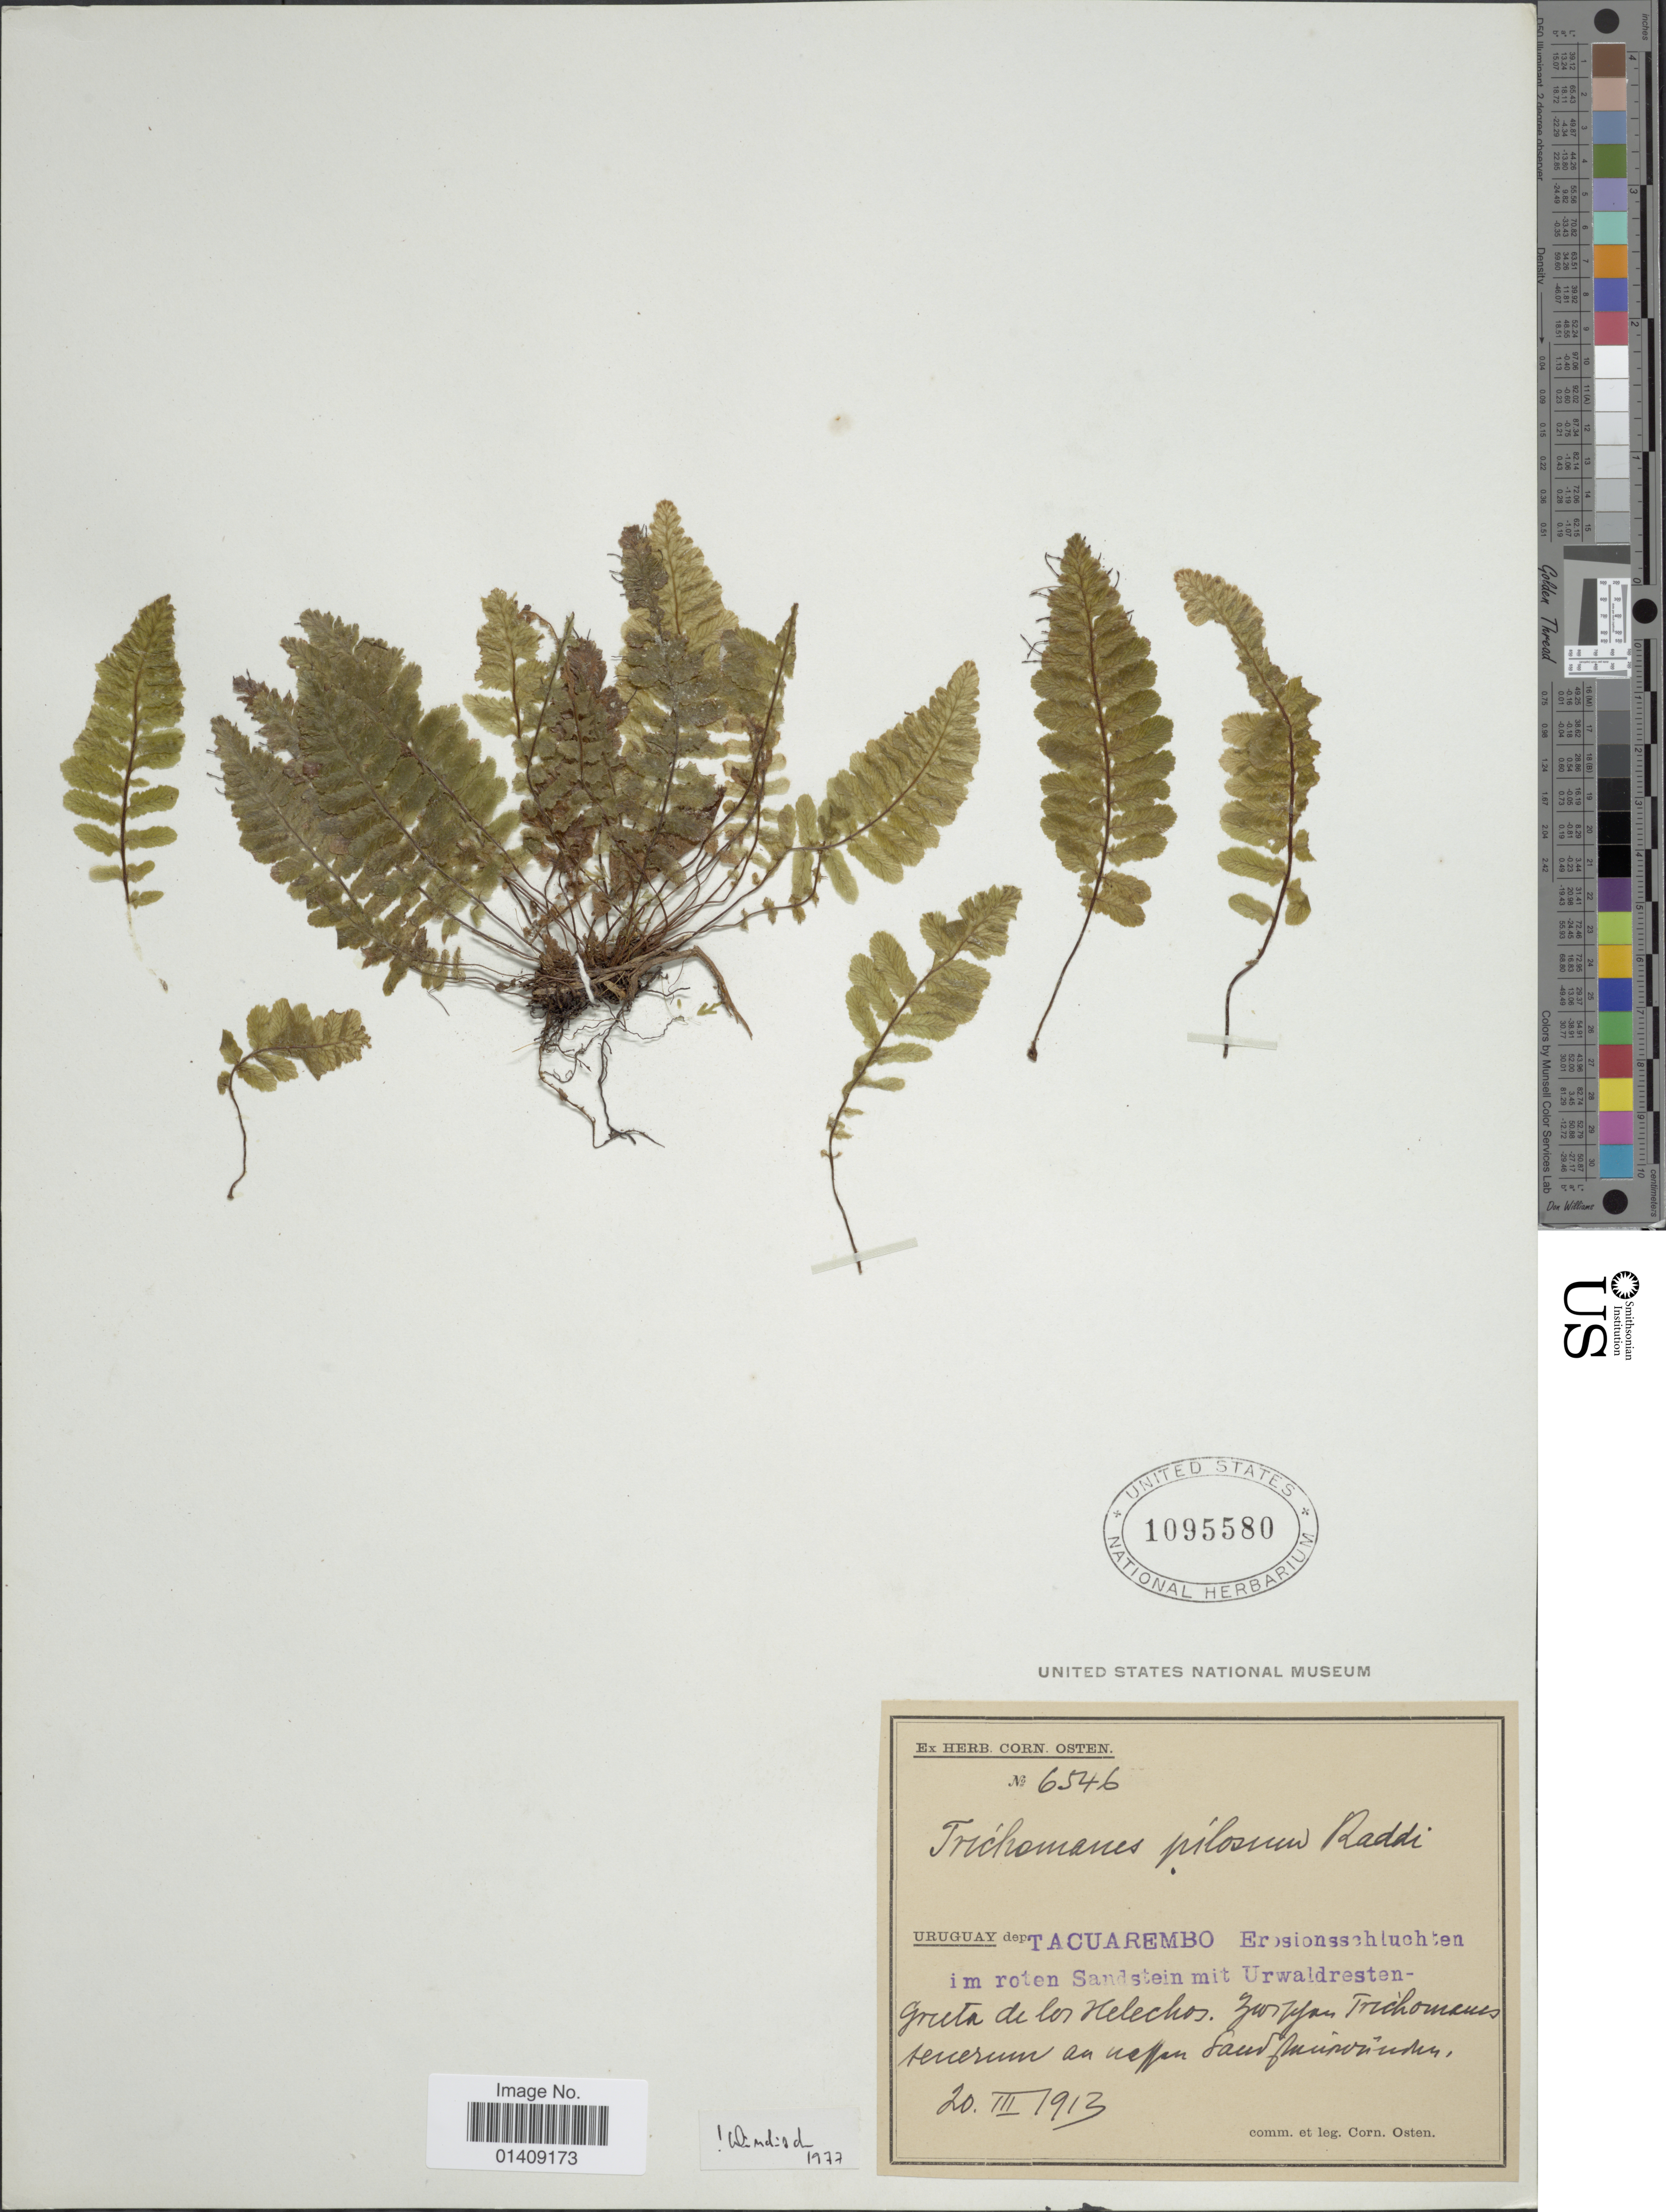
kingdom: Plantae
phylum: Tracheophyta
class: Polypodiopsida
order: Hymenophyllales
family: Hymenophyllaceae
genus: Trichomanes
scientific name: Trichomanes pilosum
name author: Raddi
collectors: C. Osten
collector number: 6546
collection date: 1913-03-20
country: Uruguay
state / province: Tacuarembó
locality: Dep Tacuarembo Erosionsschluchten im roten Sandstein mit Urwaldresten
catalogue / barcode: US 1095580